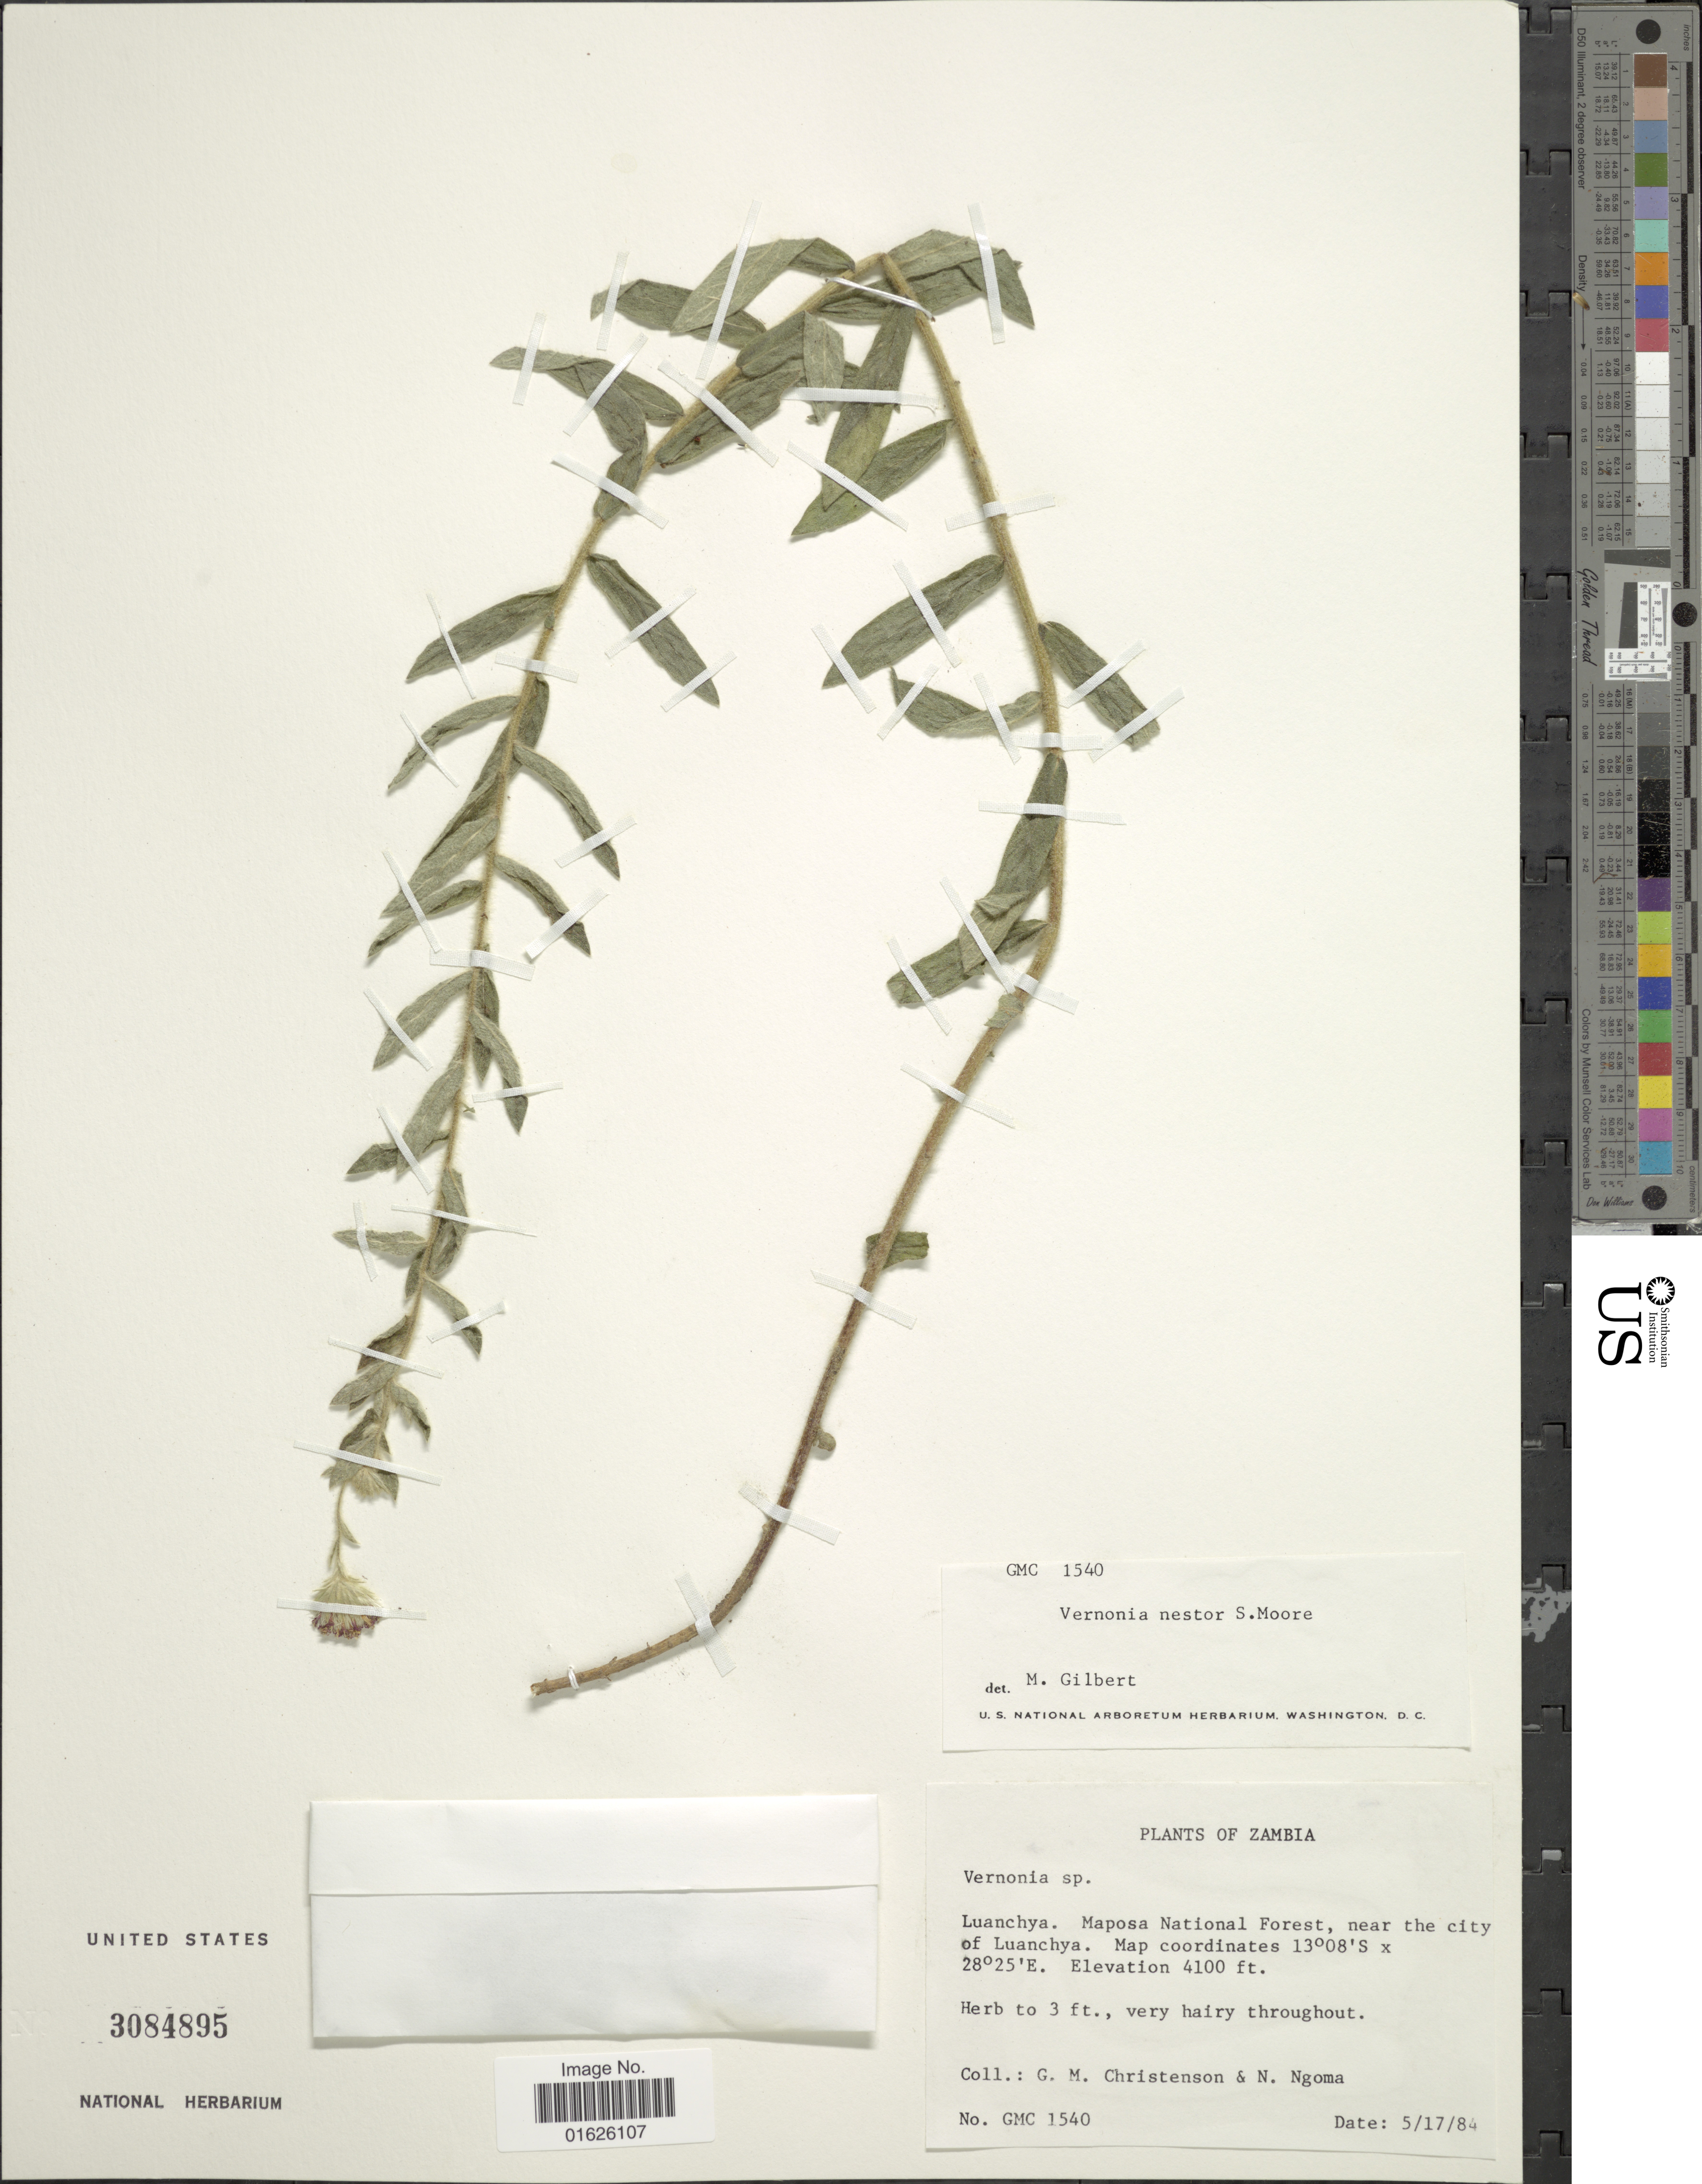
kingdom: Plantae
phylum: Tracheophyta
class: Magnoliopsida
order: Asterales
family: Asteraceae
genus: Vernoniastrum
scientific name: Vernoniastrum nestor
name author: (S. Moore) H. Rob.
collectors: G. Christenson & I. Patel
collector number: GMC 1540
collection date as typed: Transcribed d/m/y: 17/5/84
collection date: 1984-05-17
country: Zambia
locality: Luanchya, Maposa National Forest, near the city of Luachya.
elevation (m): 1250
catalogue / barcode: US 3084895